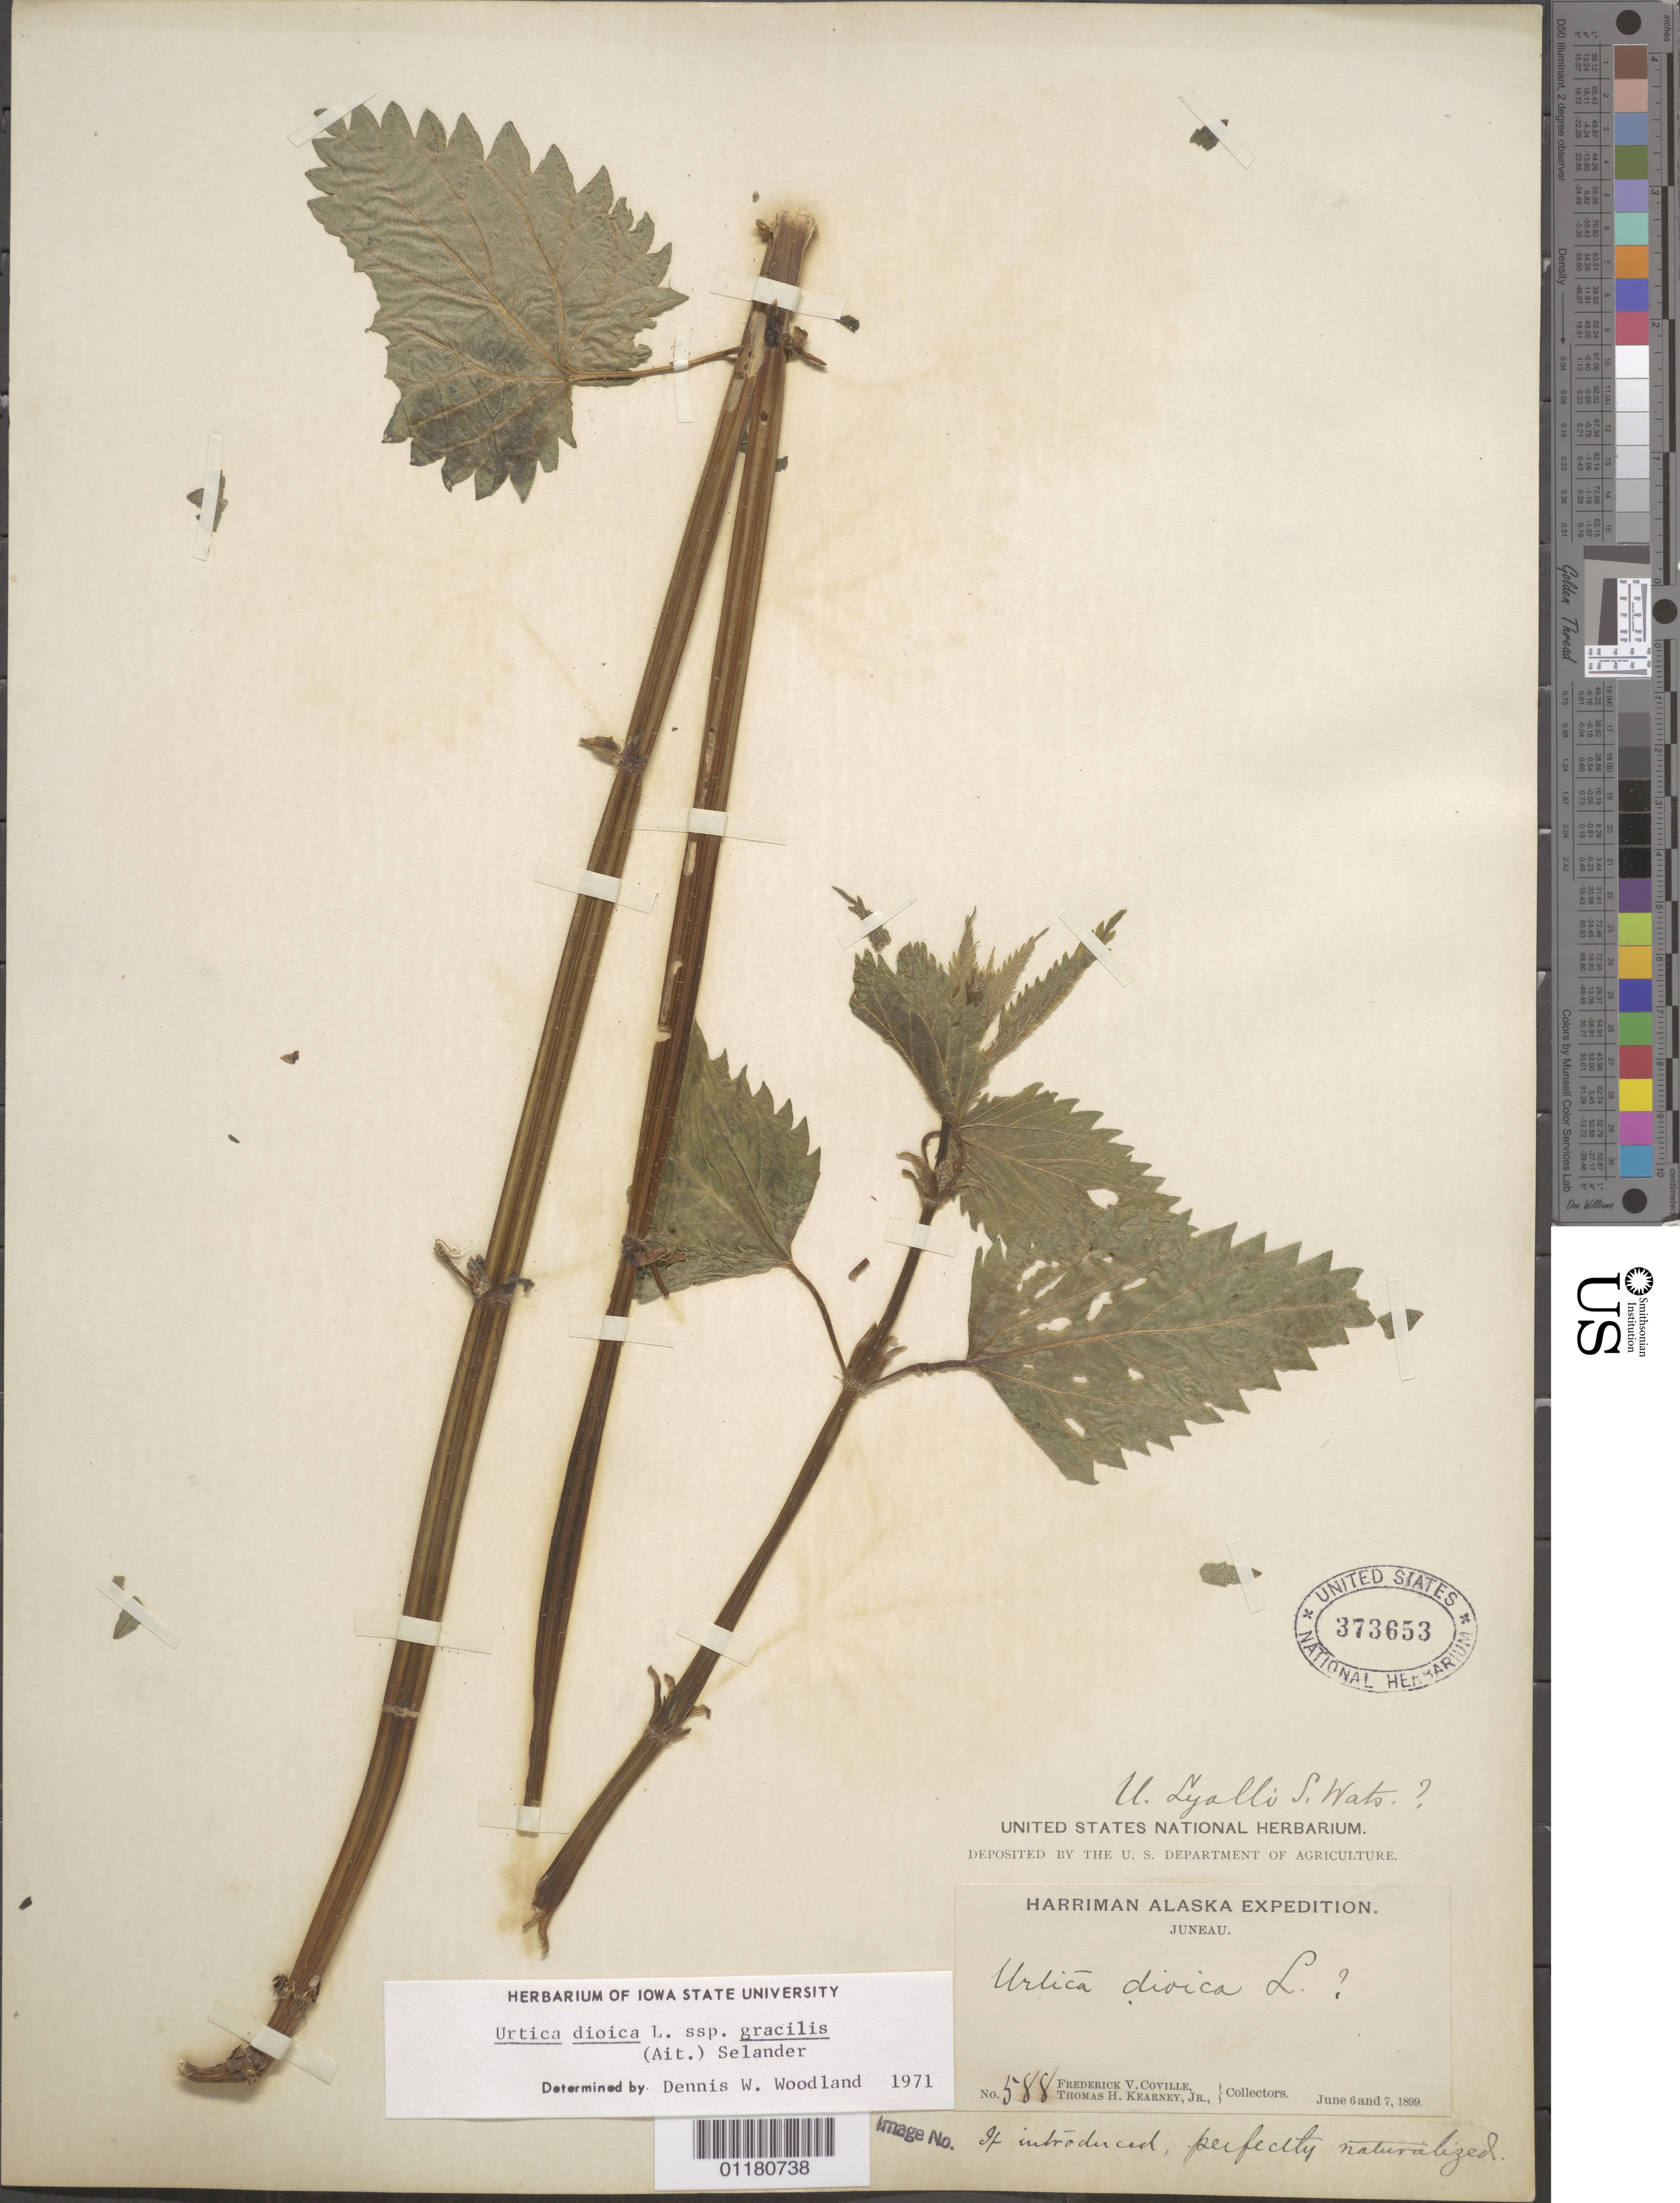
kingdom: Plantae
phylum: Tracheophyta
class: Magnoliopsida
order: Rosales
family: Urticaceae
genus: Urtica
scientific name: Urtica dioica subsp. gracilis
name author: L.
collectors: F. V. Coville & T. H. Kearney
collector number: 588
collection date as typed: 6 Jun 1899 and 7 Jun 1899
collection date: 1899-06-06,1899-06-07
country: United States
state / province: Alaska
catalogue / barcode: US 373653